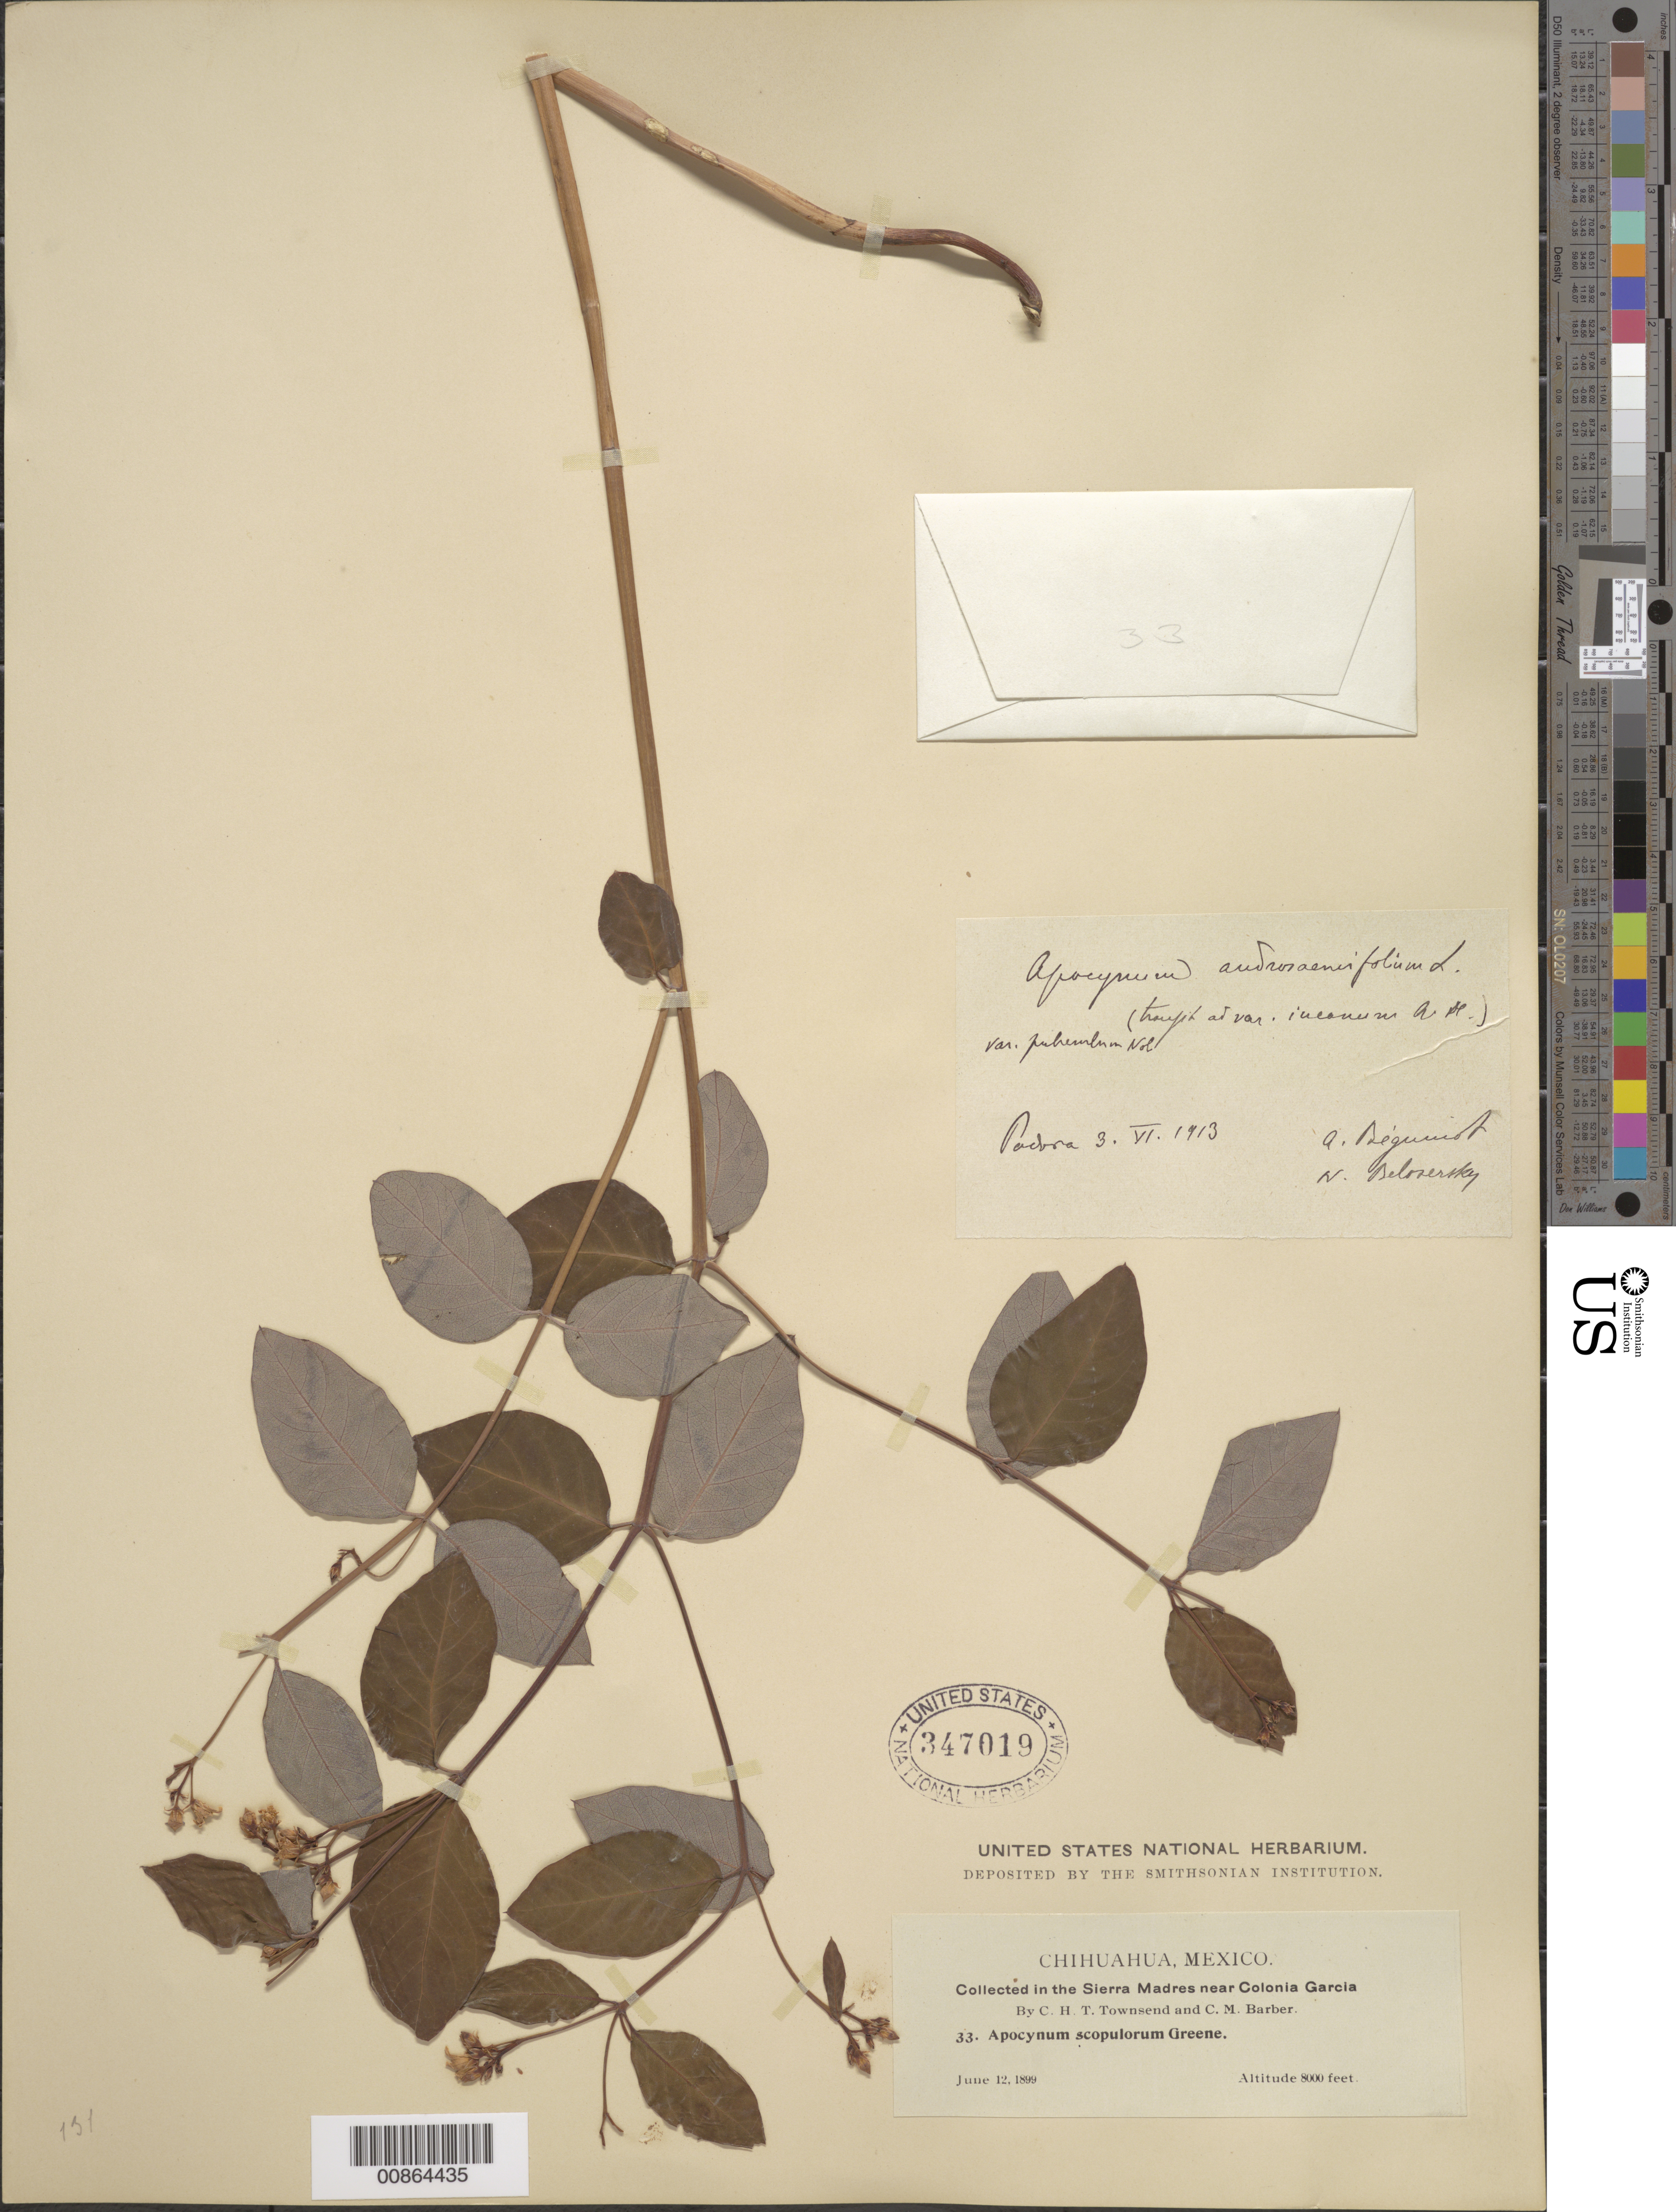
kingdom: Plantae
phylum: Tracheophyta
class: Magnoliopsida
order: Gentianales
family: Apocynaceae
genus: Apocynum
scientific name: Apocynum androsaemifolium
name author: L.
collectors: C. H. T. Townsend & C. Barber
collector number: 33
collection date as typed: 12 Jun 1899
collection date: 1899-06-12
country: Mexico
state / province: Chihuahua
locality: Sierra Madre near Colonia García.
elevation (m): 2438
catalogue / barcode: US 347019